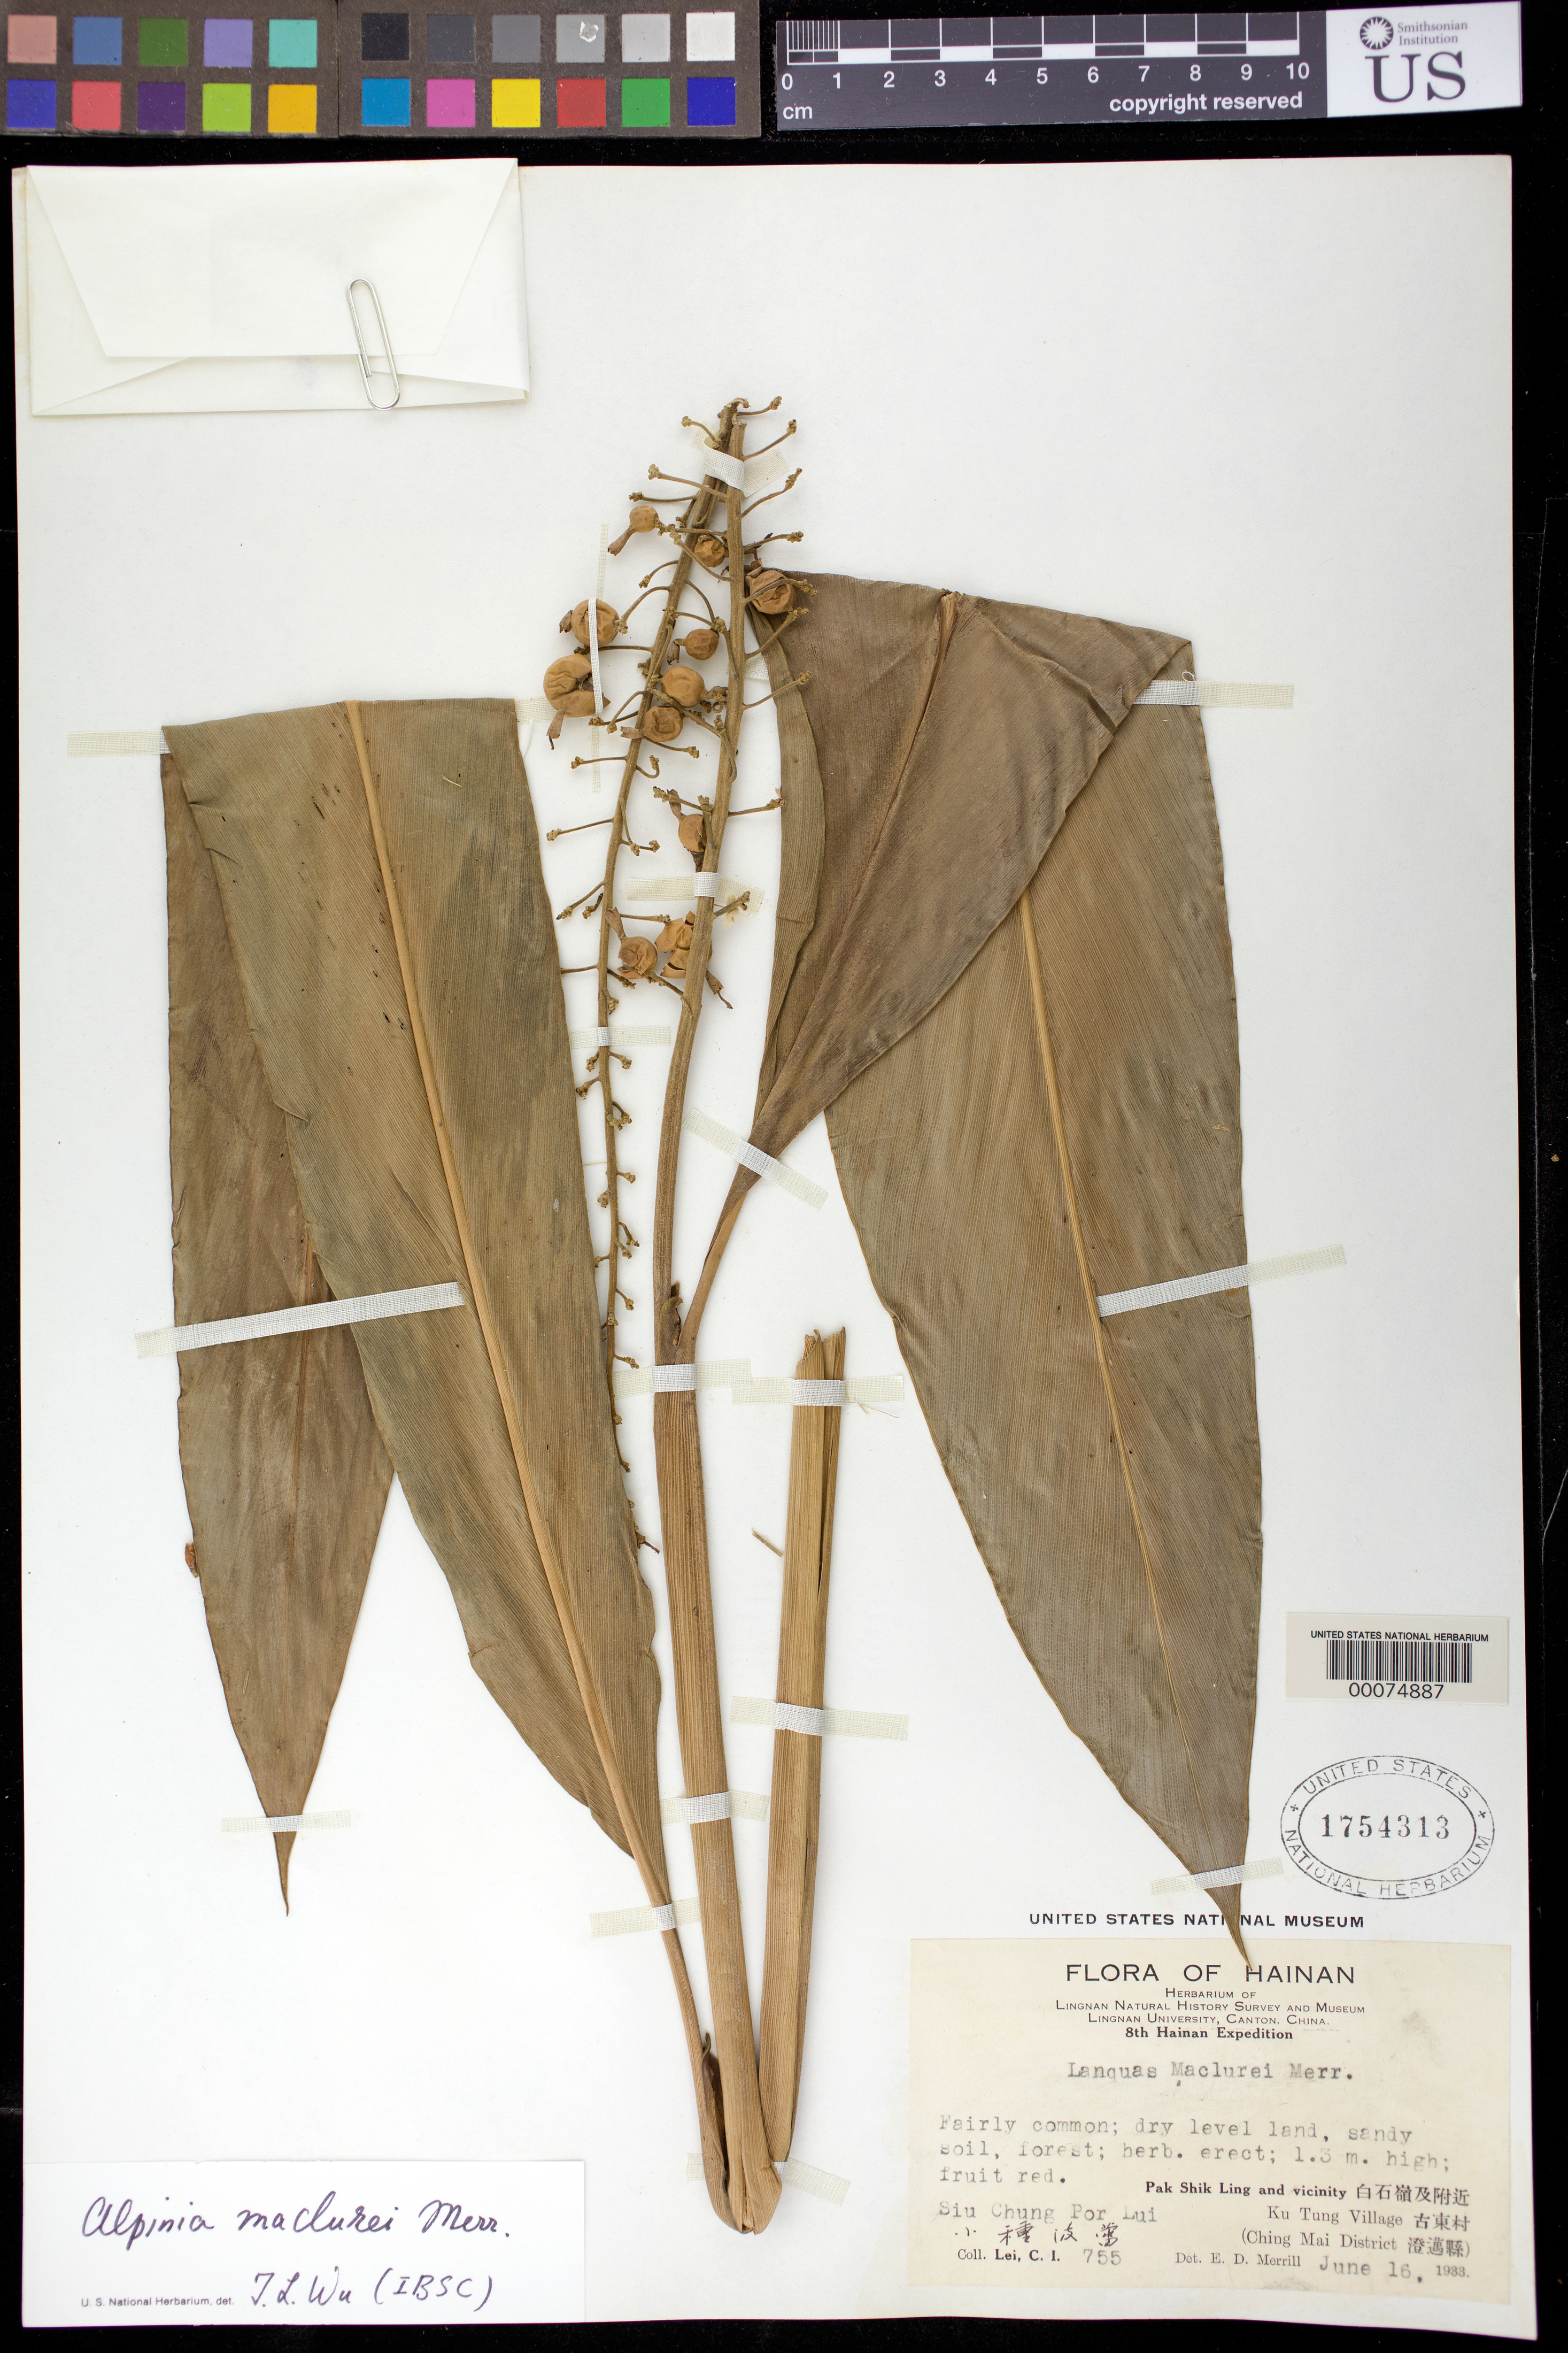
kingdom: Plantae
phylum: Tracheophyta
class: Liliopsida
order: Zingiberales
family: Zingiberaceae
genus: Alpinia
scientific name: Alpinia maclurei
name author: Merr.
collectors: C. I. Lei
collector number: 755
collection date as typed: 16 Jun 1933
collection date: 1933-06-16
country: China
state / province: Hainan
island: Hainan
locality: Pak shik ling and vicinity, ku tung village, ching mai district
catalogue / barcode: US 1754313